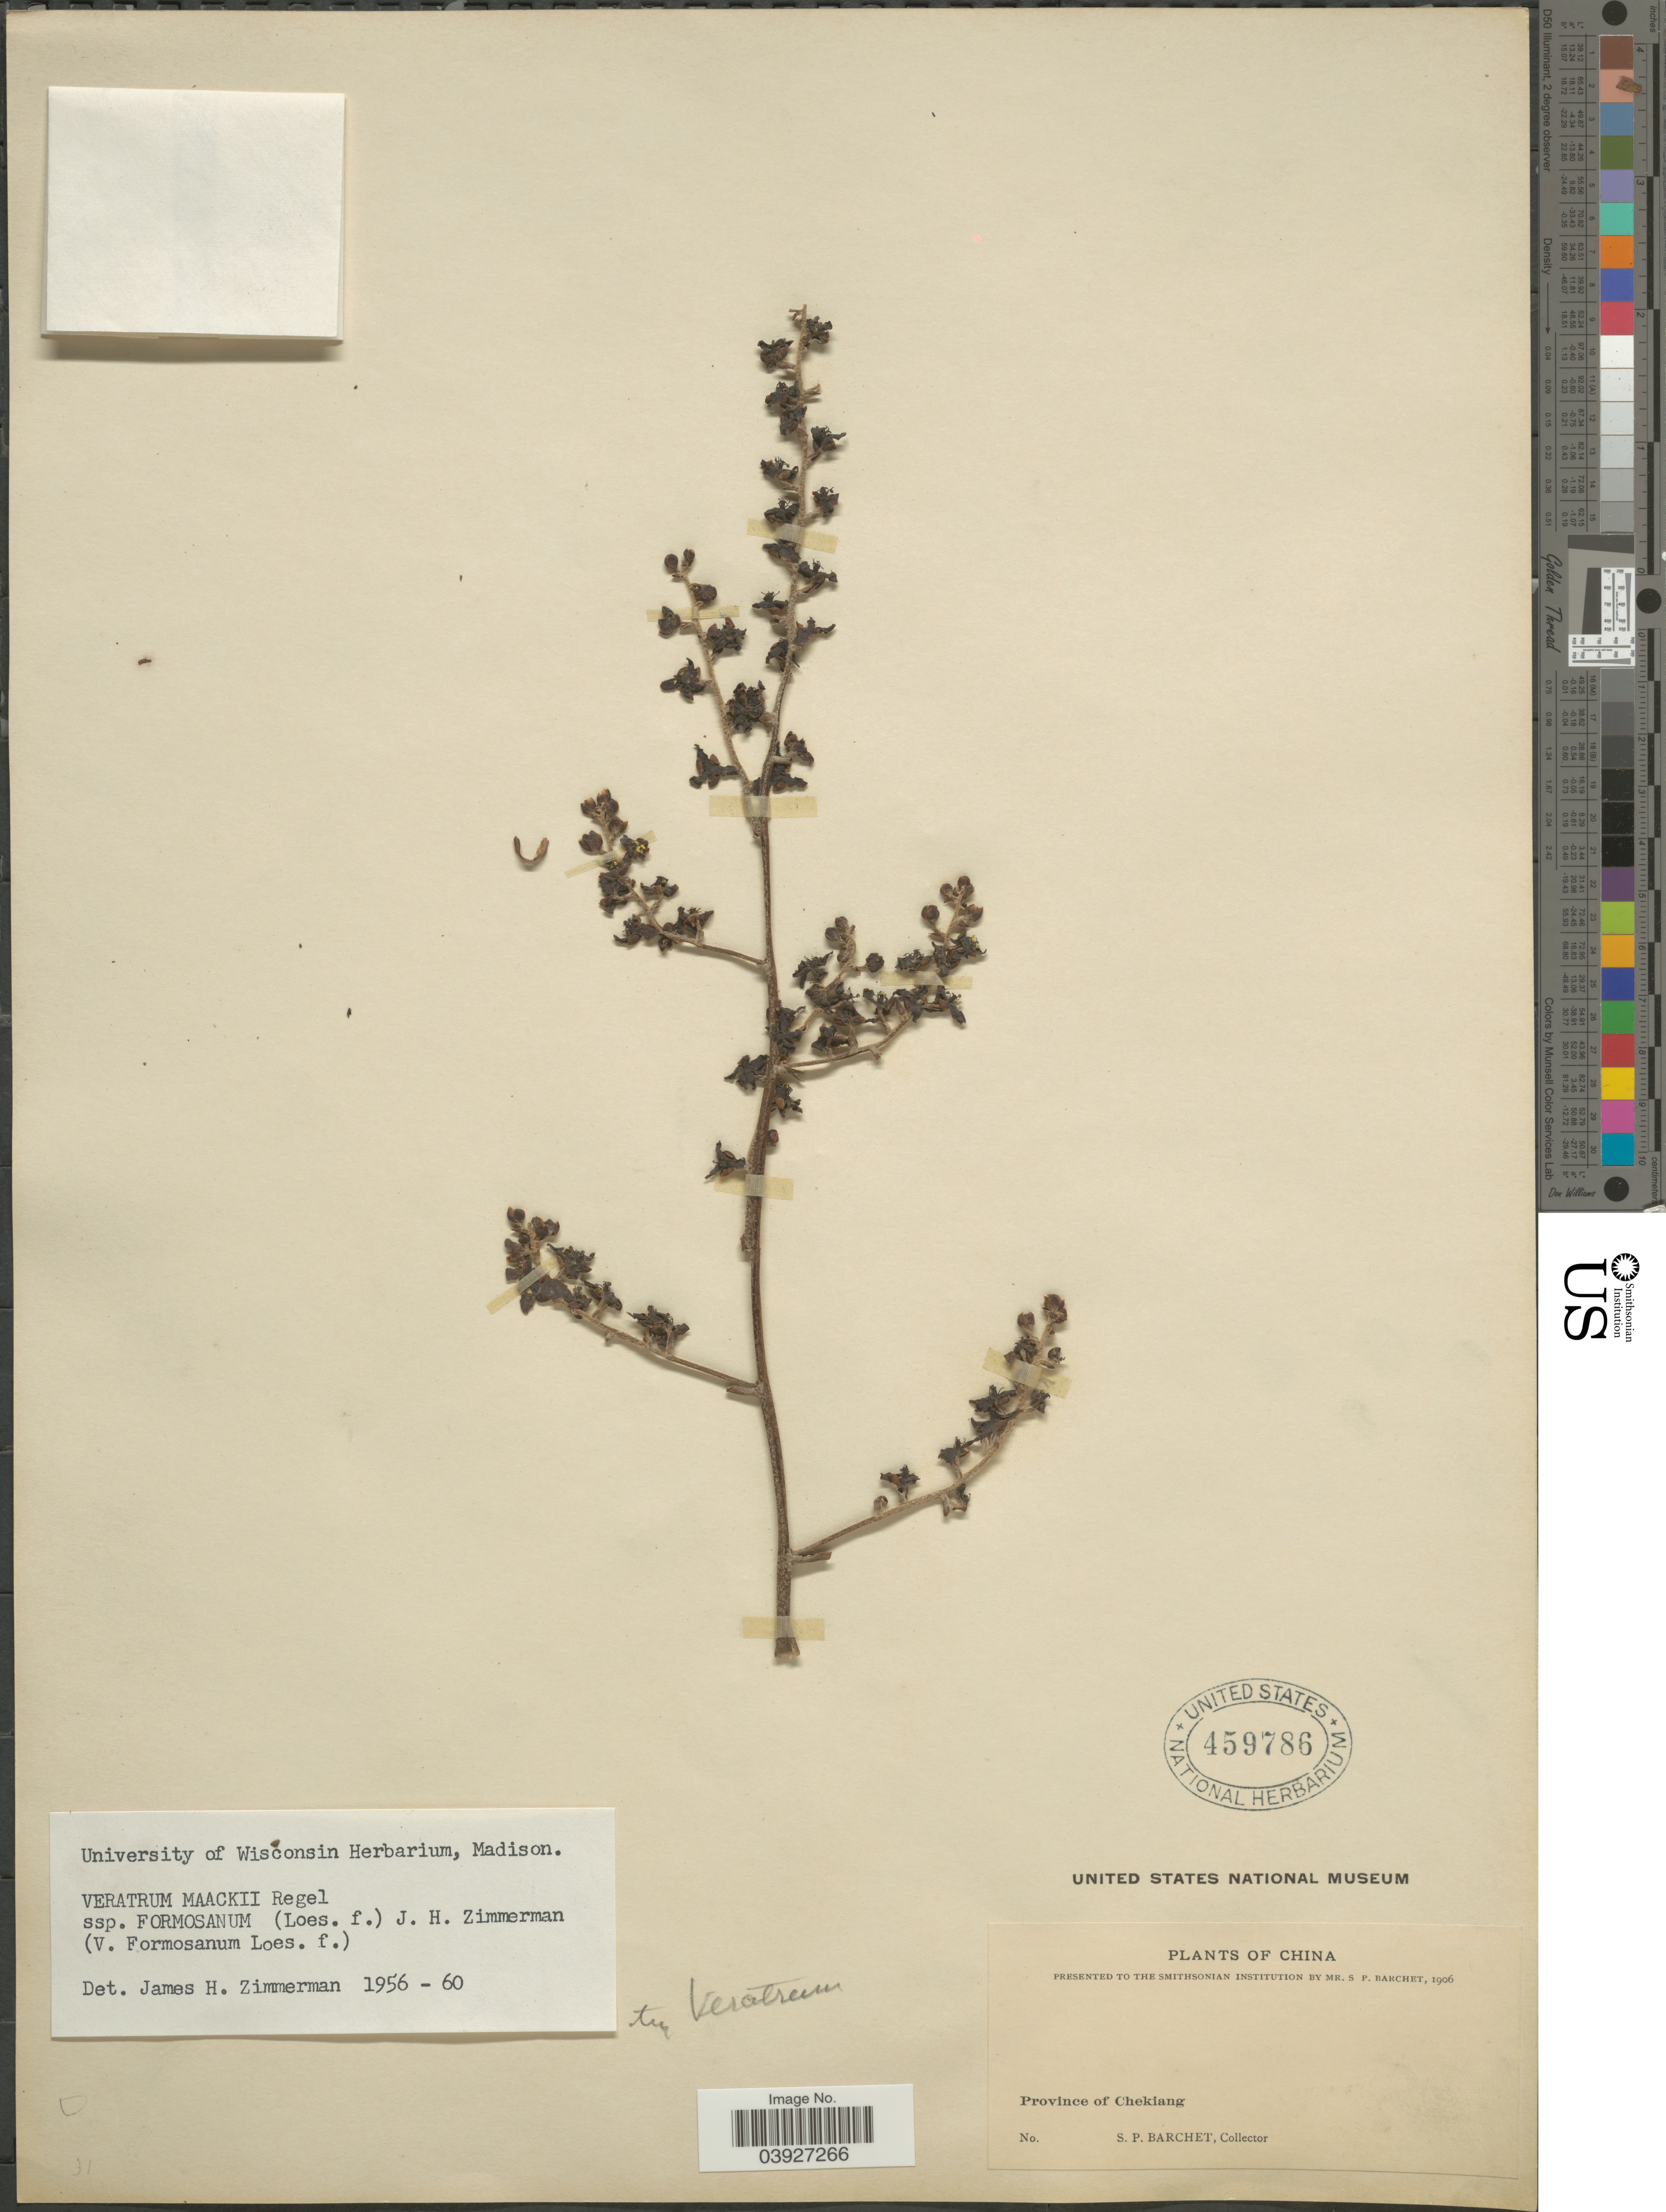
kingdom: Plantae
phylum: Tracheophyta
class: Liliopsida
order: Liliales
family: Melanthiaceae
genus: Veratrum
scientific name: Veratrum formosanum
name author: O. Loes.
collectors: S. P. Barchet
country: China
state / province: Zhejiang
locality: Province of Chekiang.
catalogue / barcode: US 459786